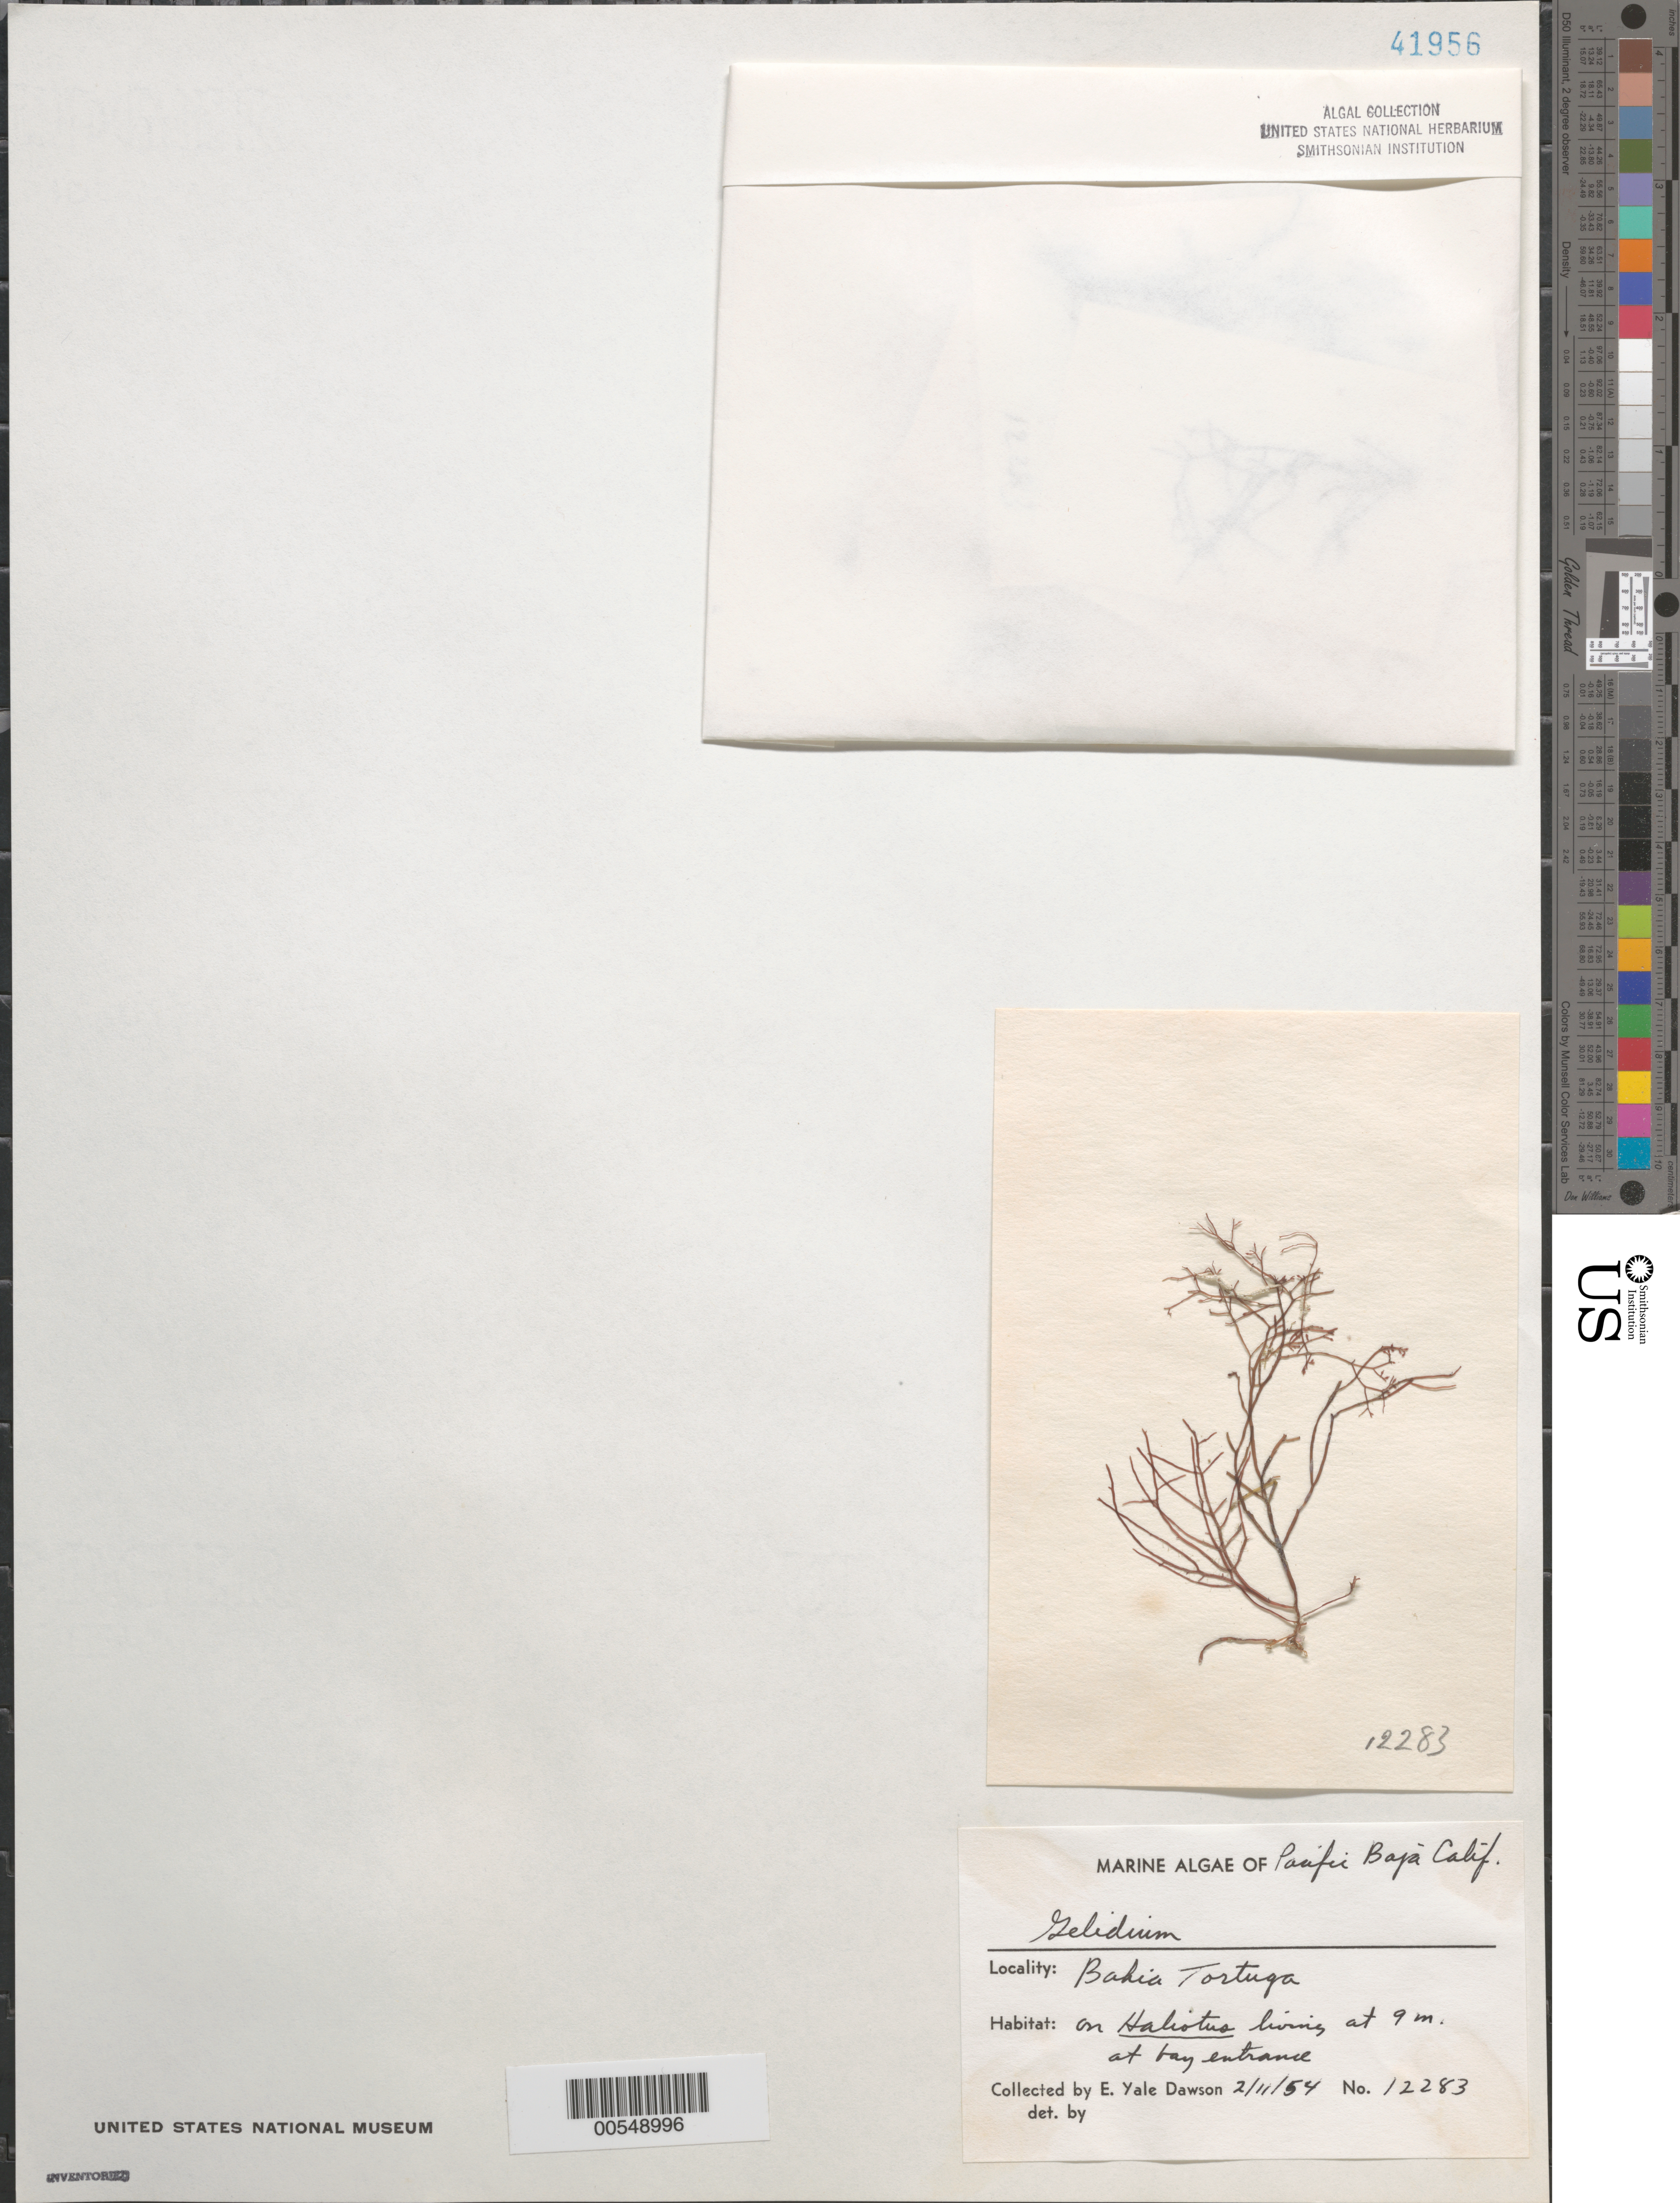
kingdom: Plantae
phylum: Rhodophyta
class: Florideophyceae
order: Gelidiales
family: Gelidiaceae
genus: Gelidium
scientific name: Gelidium sp.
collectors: E. Y. Dawson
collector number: EYD 12283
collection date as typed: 11 Feb 1954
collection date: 1954-02-11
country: Mexico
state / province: Baja California Sur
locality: Bahia Tortuga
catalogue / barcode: US 41956